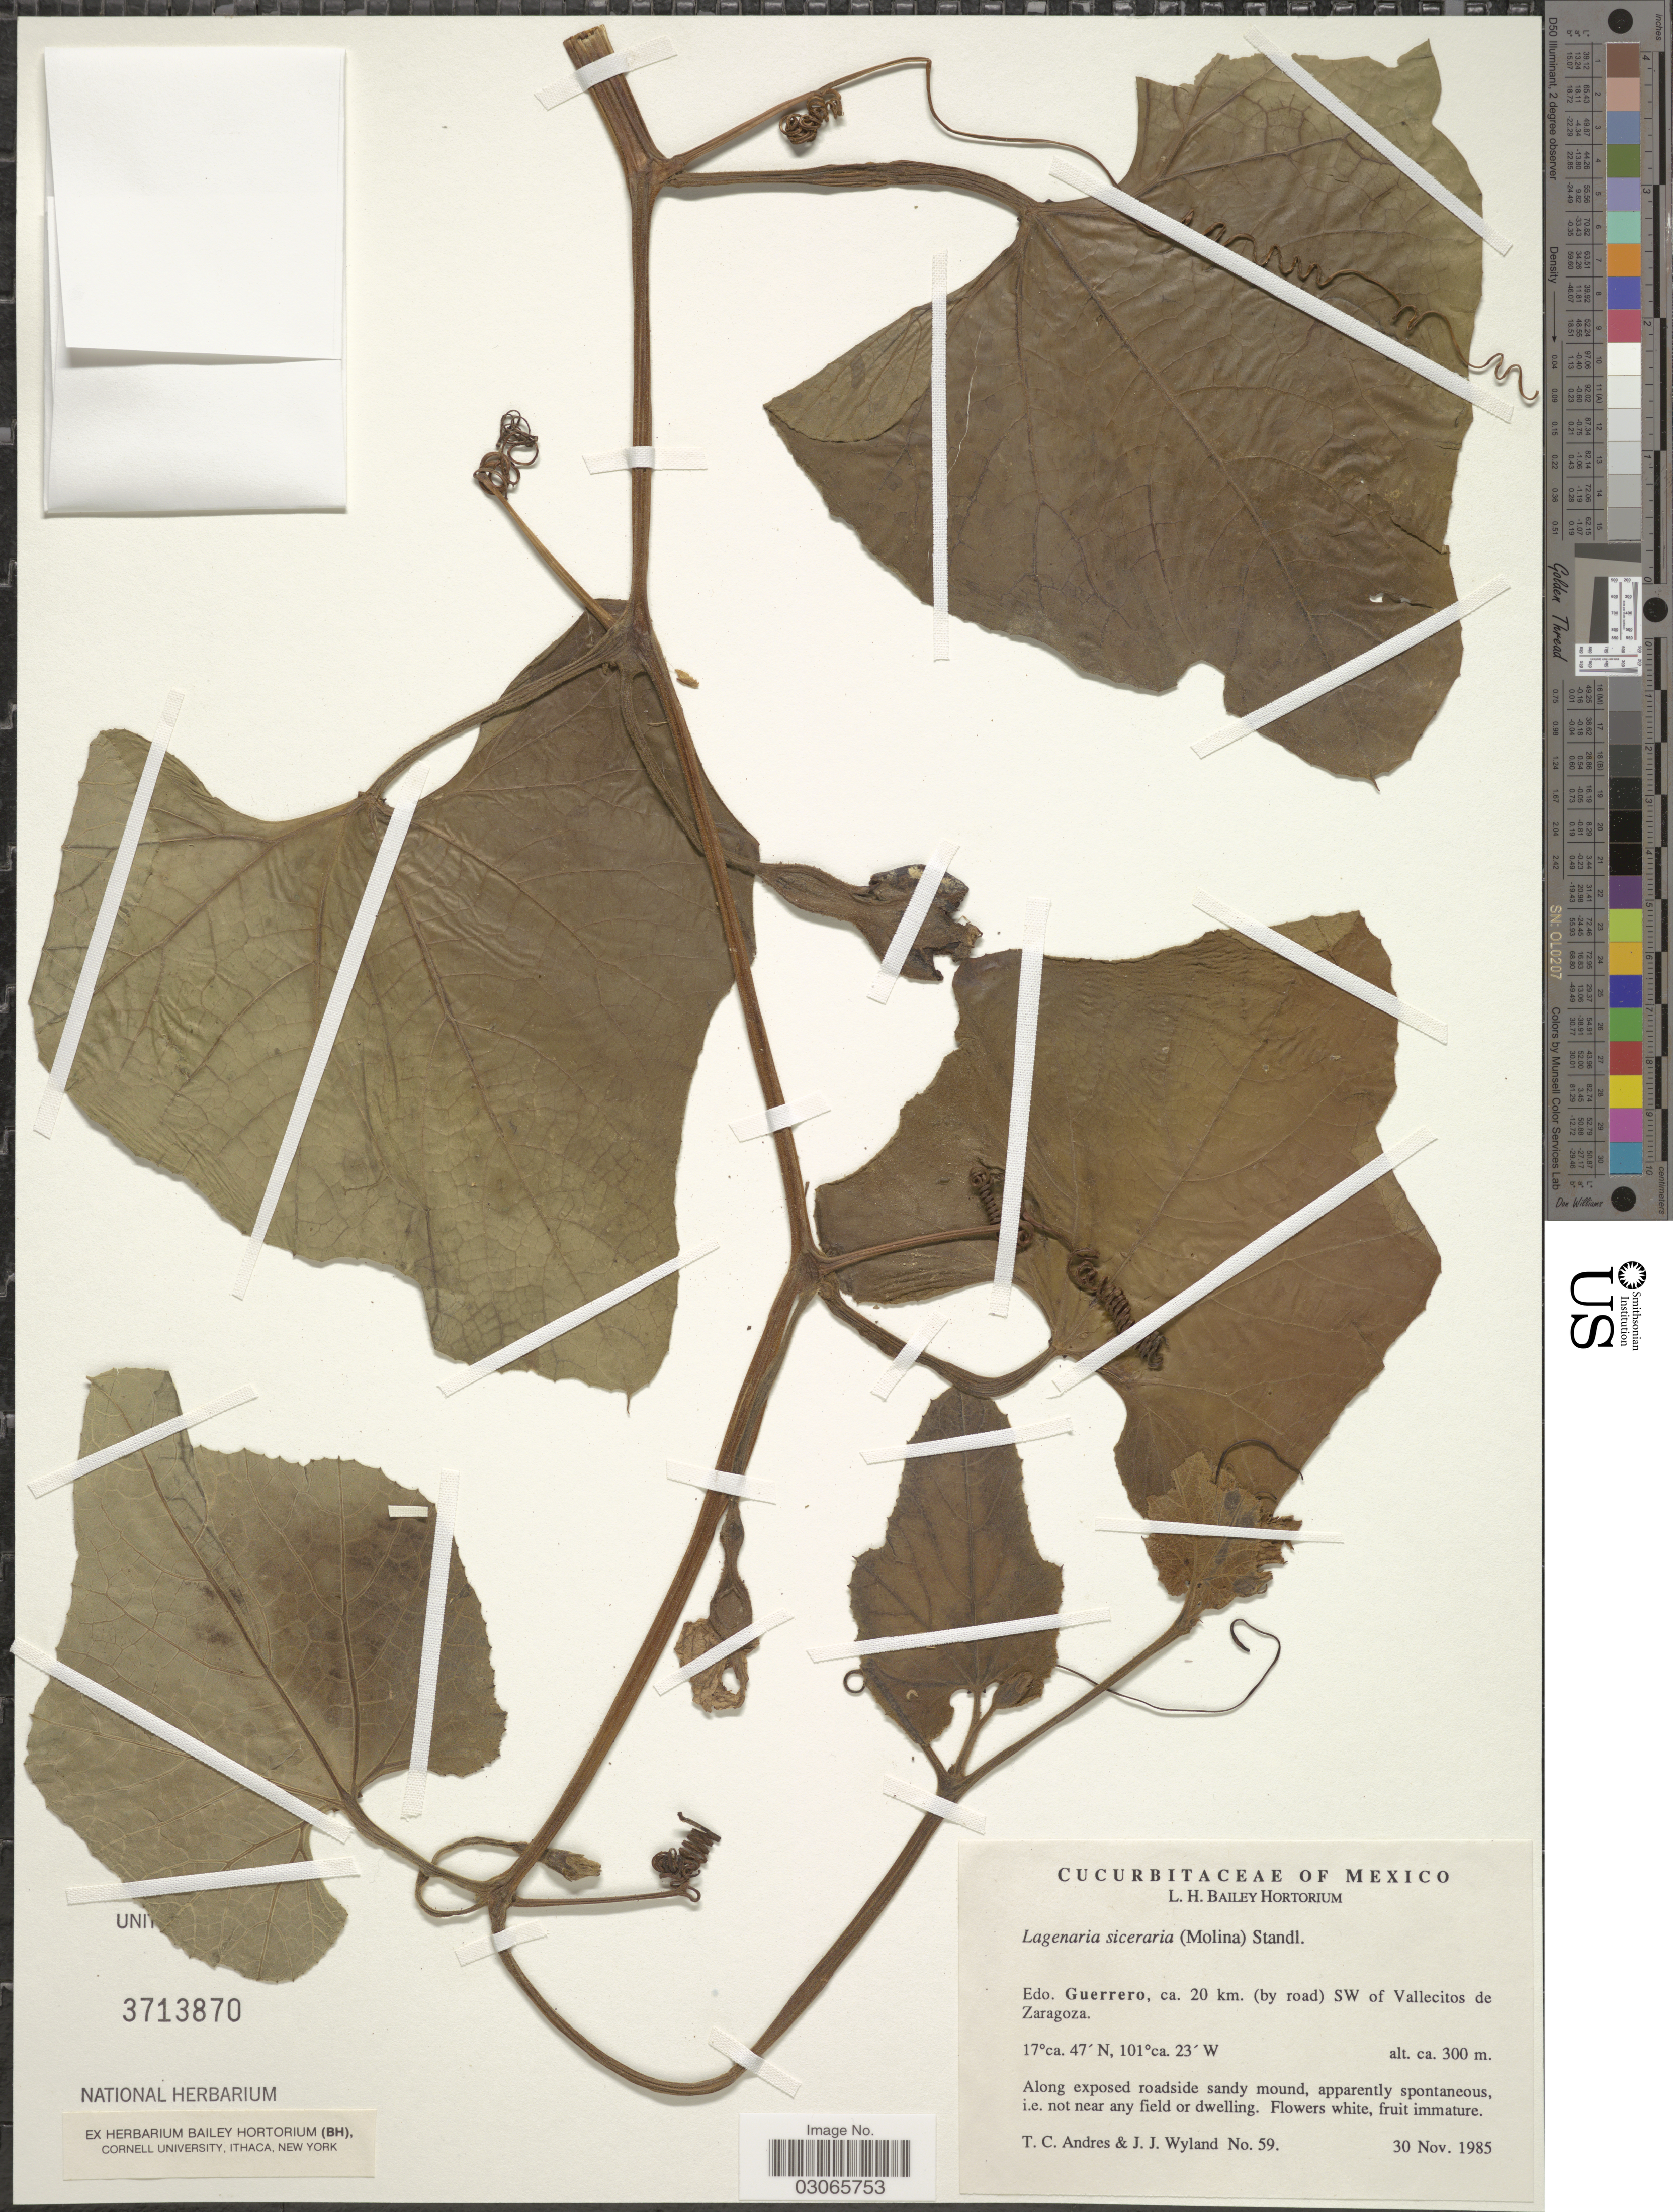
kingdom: Plantae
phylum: Tracheophyta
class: Magnoliopsida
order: Cucurbitales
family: Cucurbitaceae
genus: Lagenaria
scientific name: Lagenaria siceraria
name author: (Molina) Standl.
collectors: T. C. Andres & J. J. Wyland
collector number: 59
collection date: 1985-11-30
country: Mexico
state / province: Guerrero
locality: Ca. 20 km. (by road) SW of Vallecitos de Zaragoza.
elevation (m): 300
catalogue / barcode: US 3713870